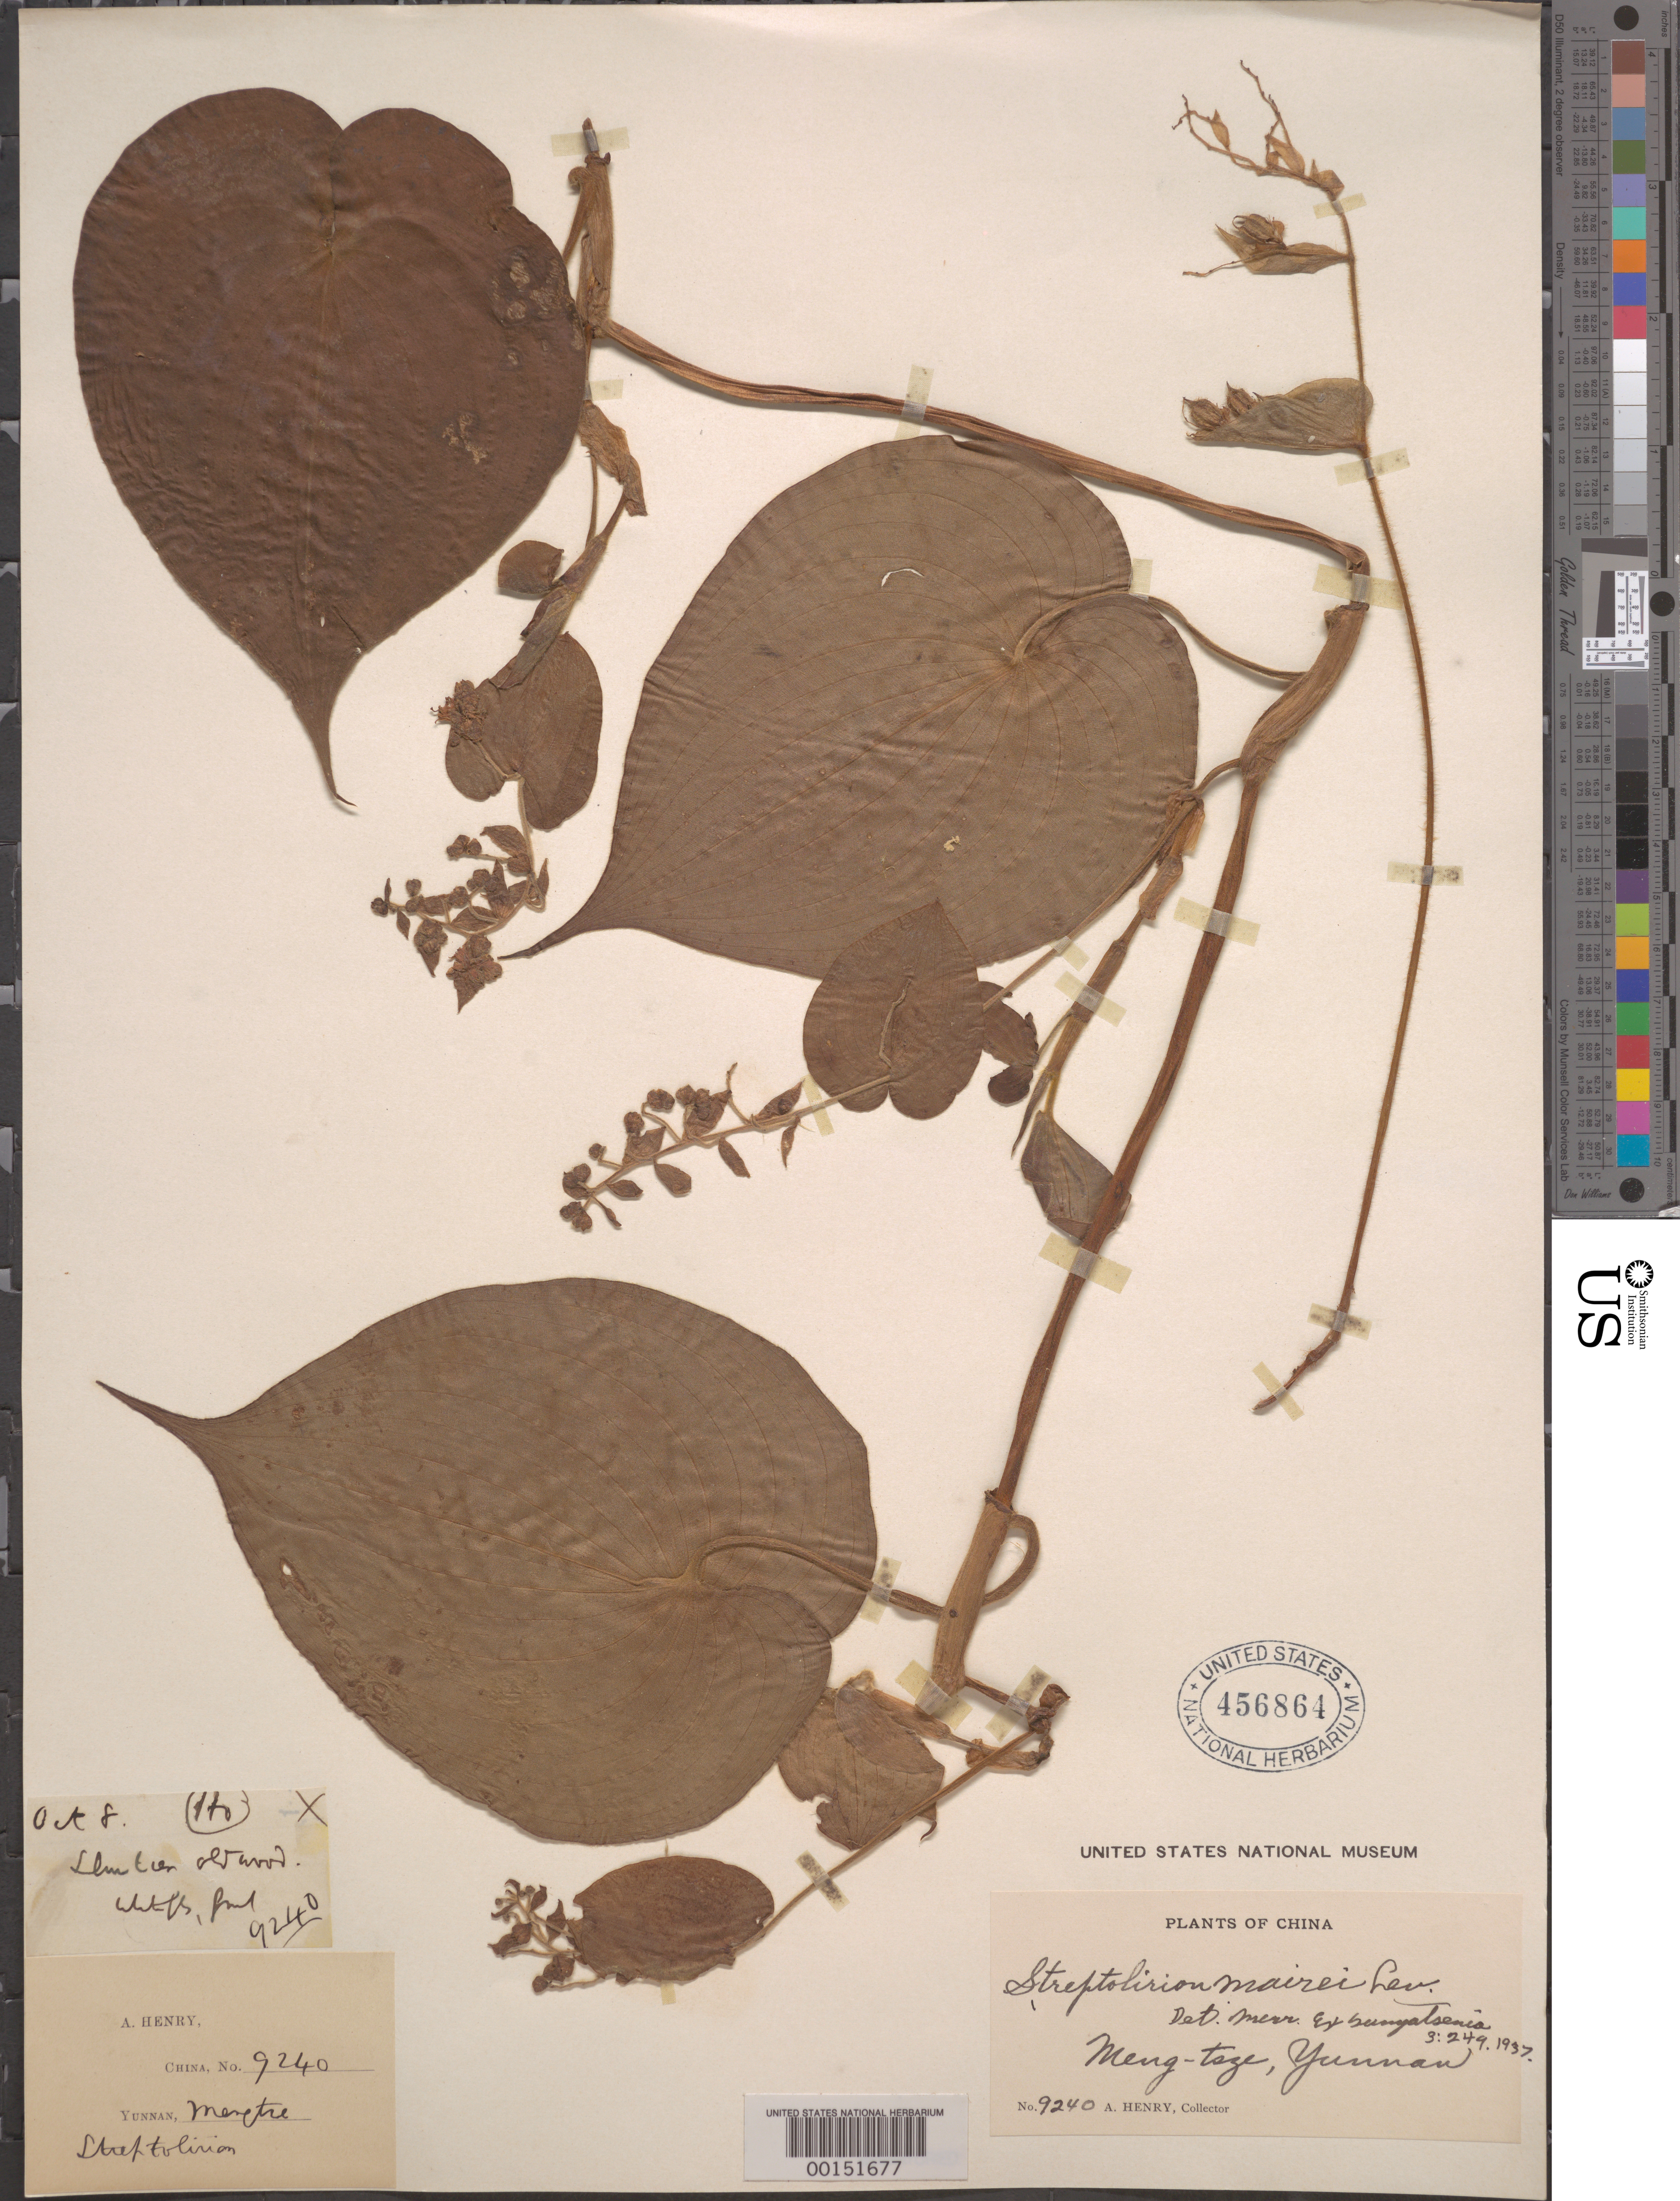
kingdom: Plantae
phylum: Tracheophyta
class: Liliopsida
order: Commelinales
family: Commelinaceae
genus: Streptolirion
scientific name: Streptolirion volubile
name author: Edgew.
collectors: A. Henry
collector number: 9240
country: China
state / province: Yunnan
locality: Meng-tsze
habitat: Woods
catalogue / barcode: US 456864